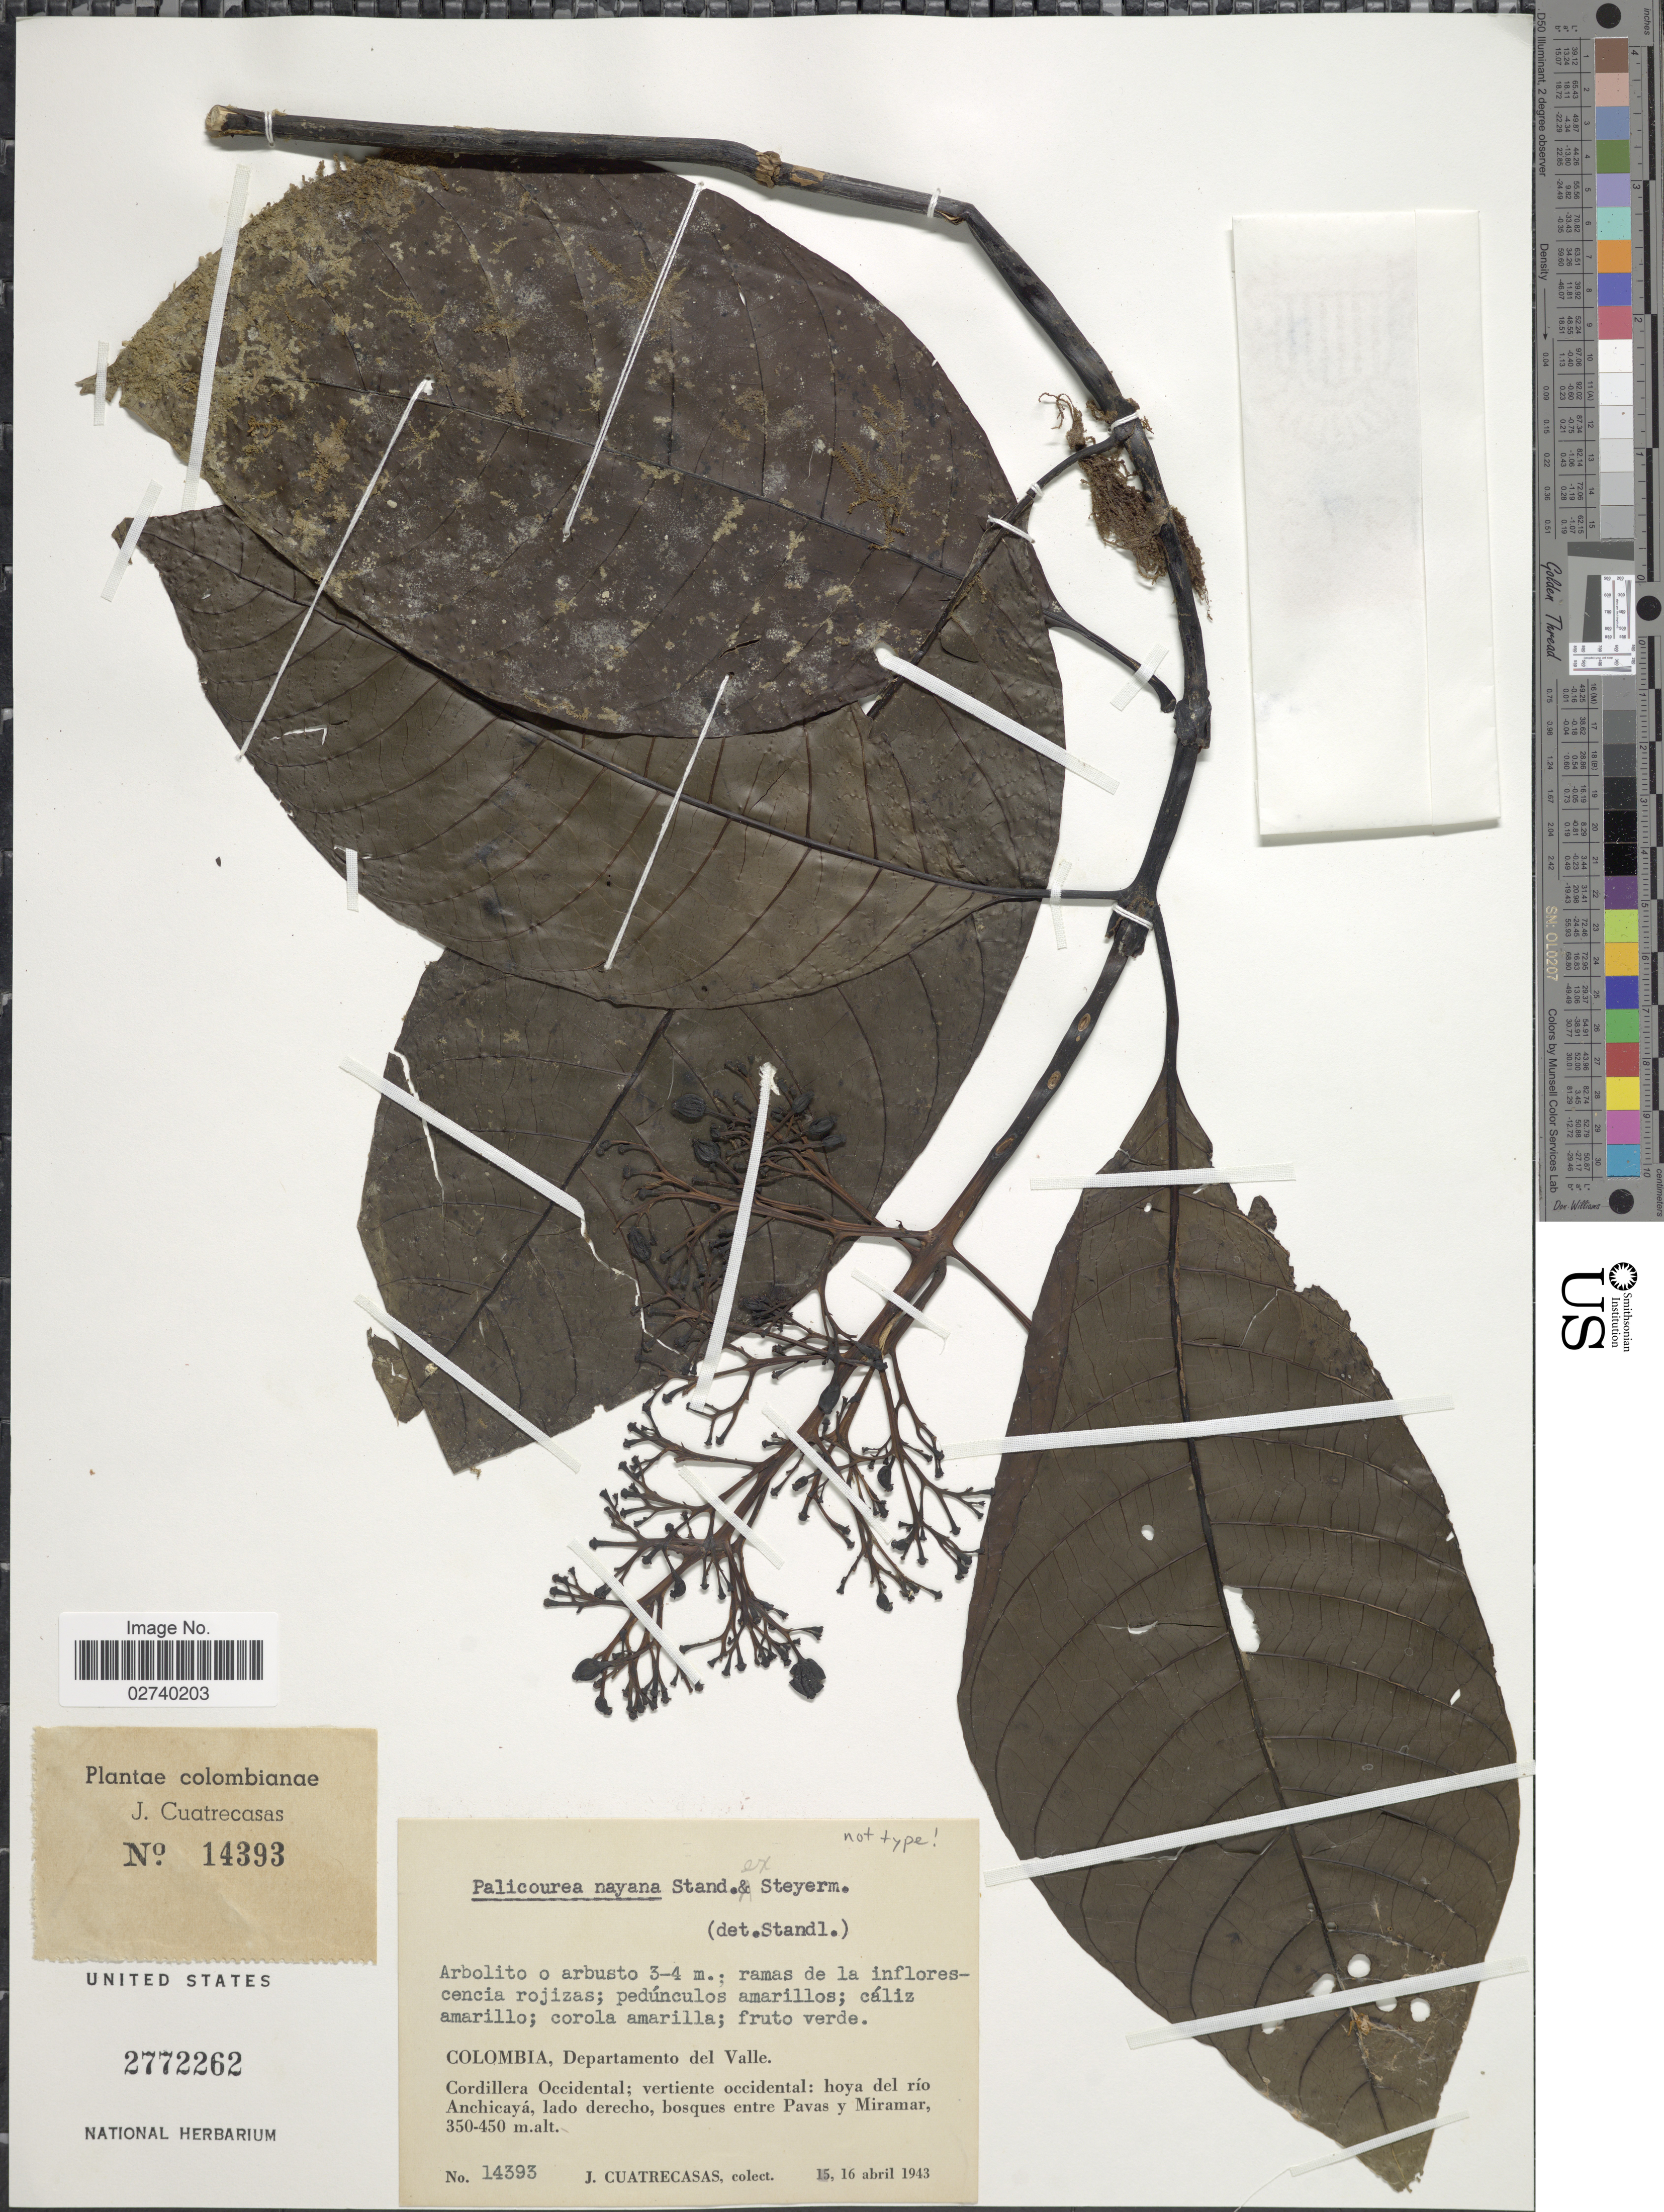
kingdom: Plantae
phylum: Tracheophyta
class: Magnoliopsida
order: Gentianales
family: Rubiaceae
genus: Palicourea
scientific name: Palicourea nayana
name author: Standl. ex Steyerm.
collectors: J. Cuatrecasas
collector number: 14393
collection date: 1943-04-15/1943-04-16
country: Colombia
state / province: Valle del Cauca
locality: Departamento del Valle, Cordillera Occidental; vertiente occidental: hoya del rio Achicaya, lado derecho, bosques entre Pavas y Miramar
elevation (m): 350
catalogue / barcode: US 2772262